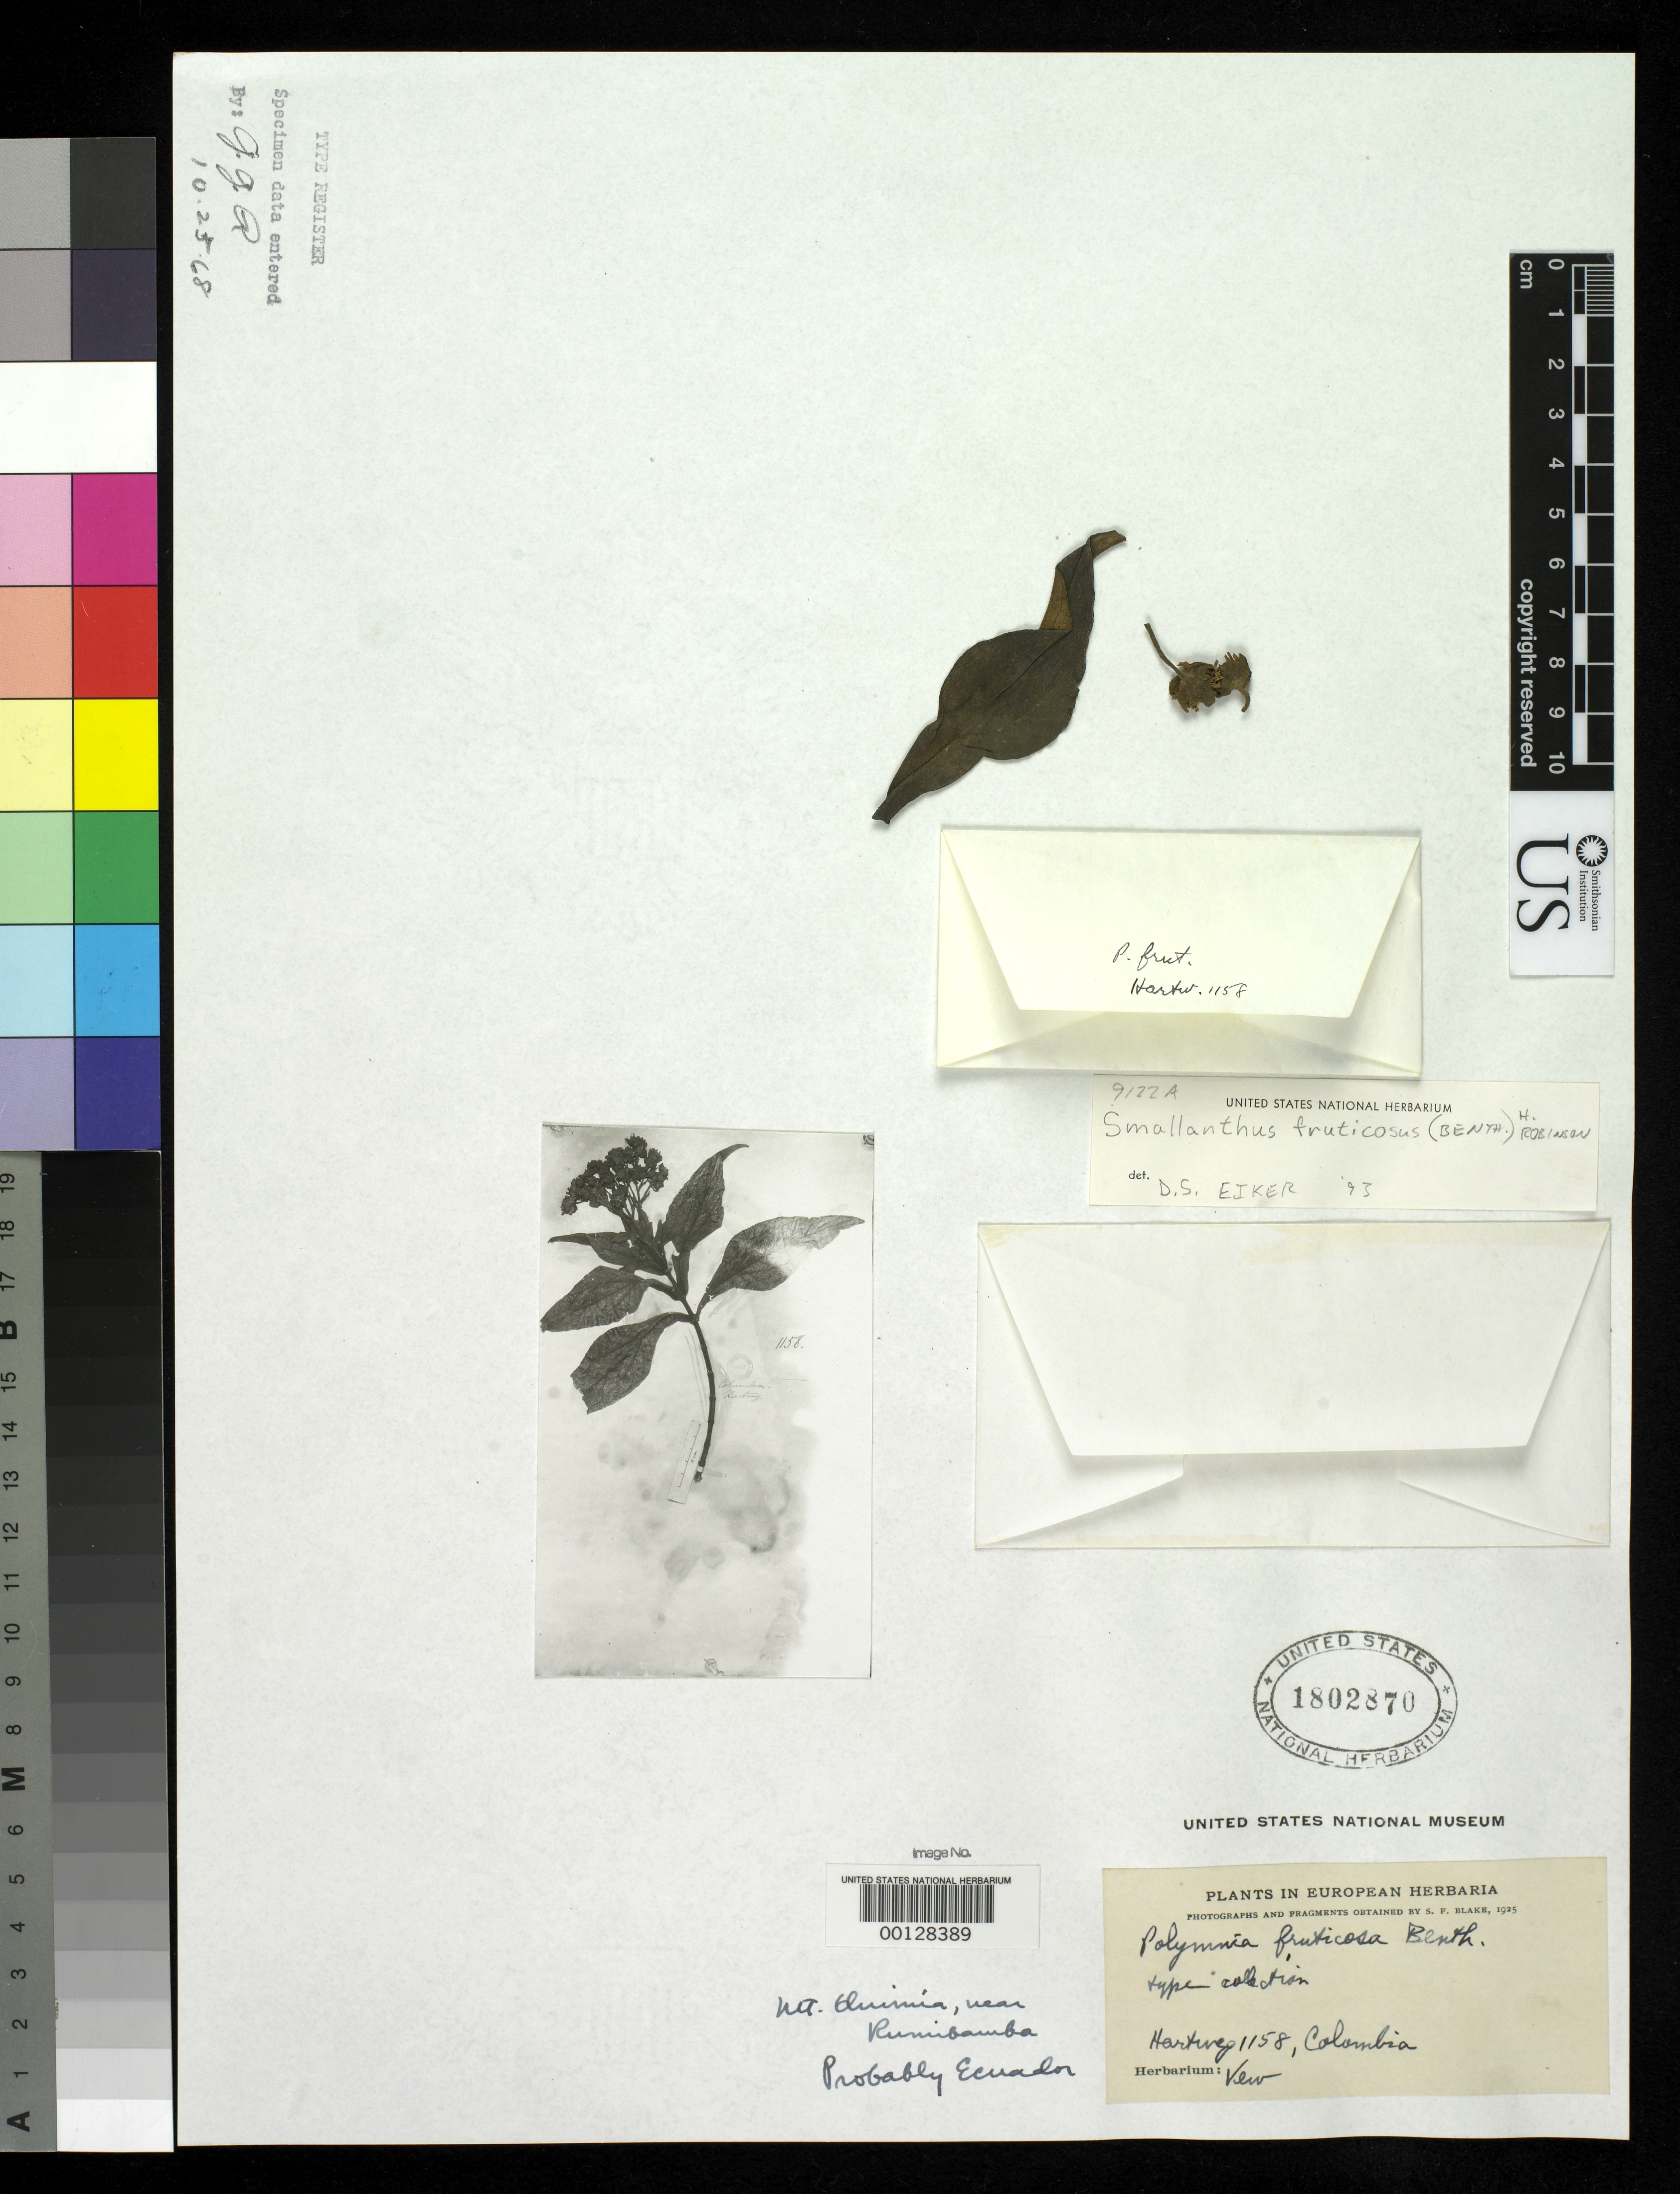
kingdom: Plantae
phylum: Tracheophyta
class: Magnoliopsida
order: Asterales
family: Asteraceae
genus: Polymnia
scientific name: Polymnia fruticosa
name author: Benth.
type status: Type Fragment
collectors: K. Hartweg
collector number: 1158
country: Ecuador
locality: Rumibamba.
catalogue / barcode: US 1802870